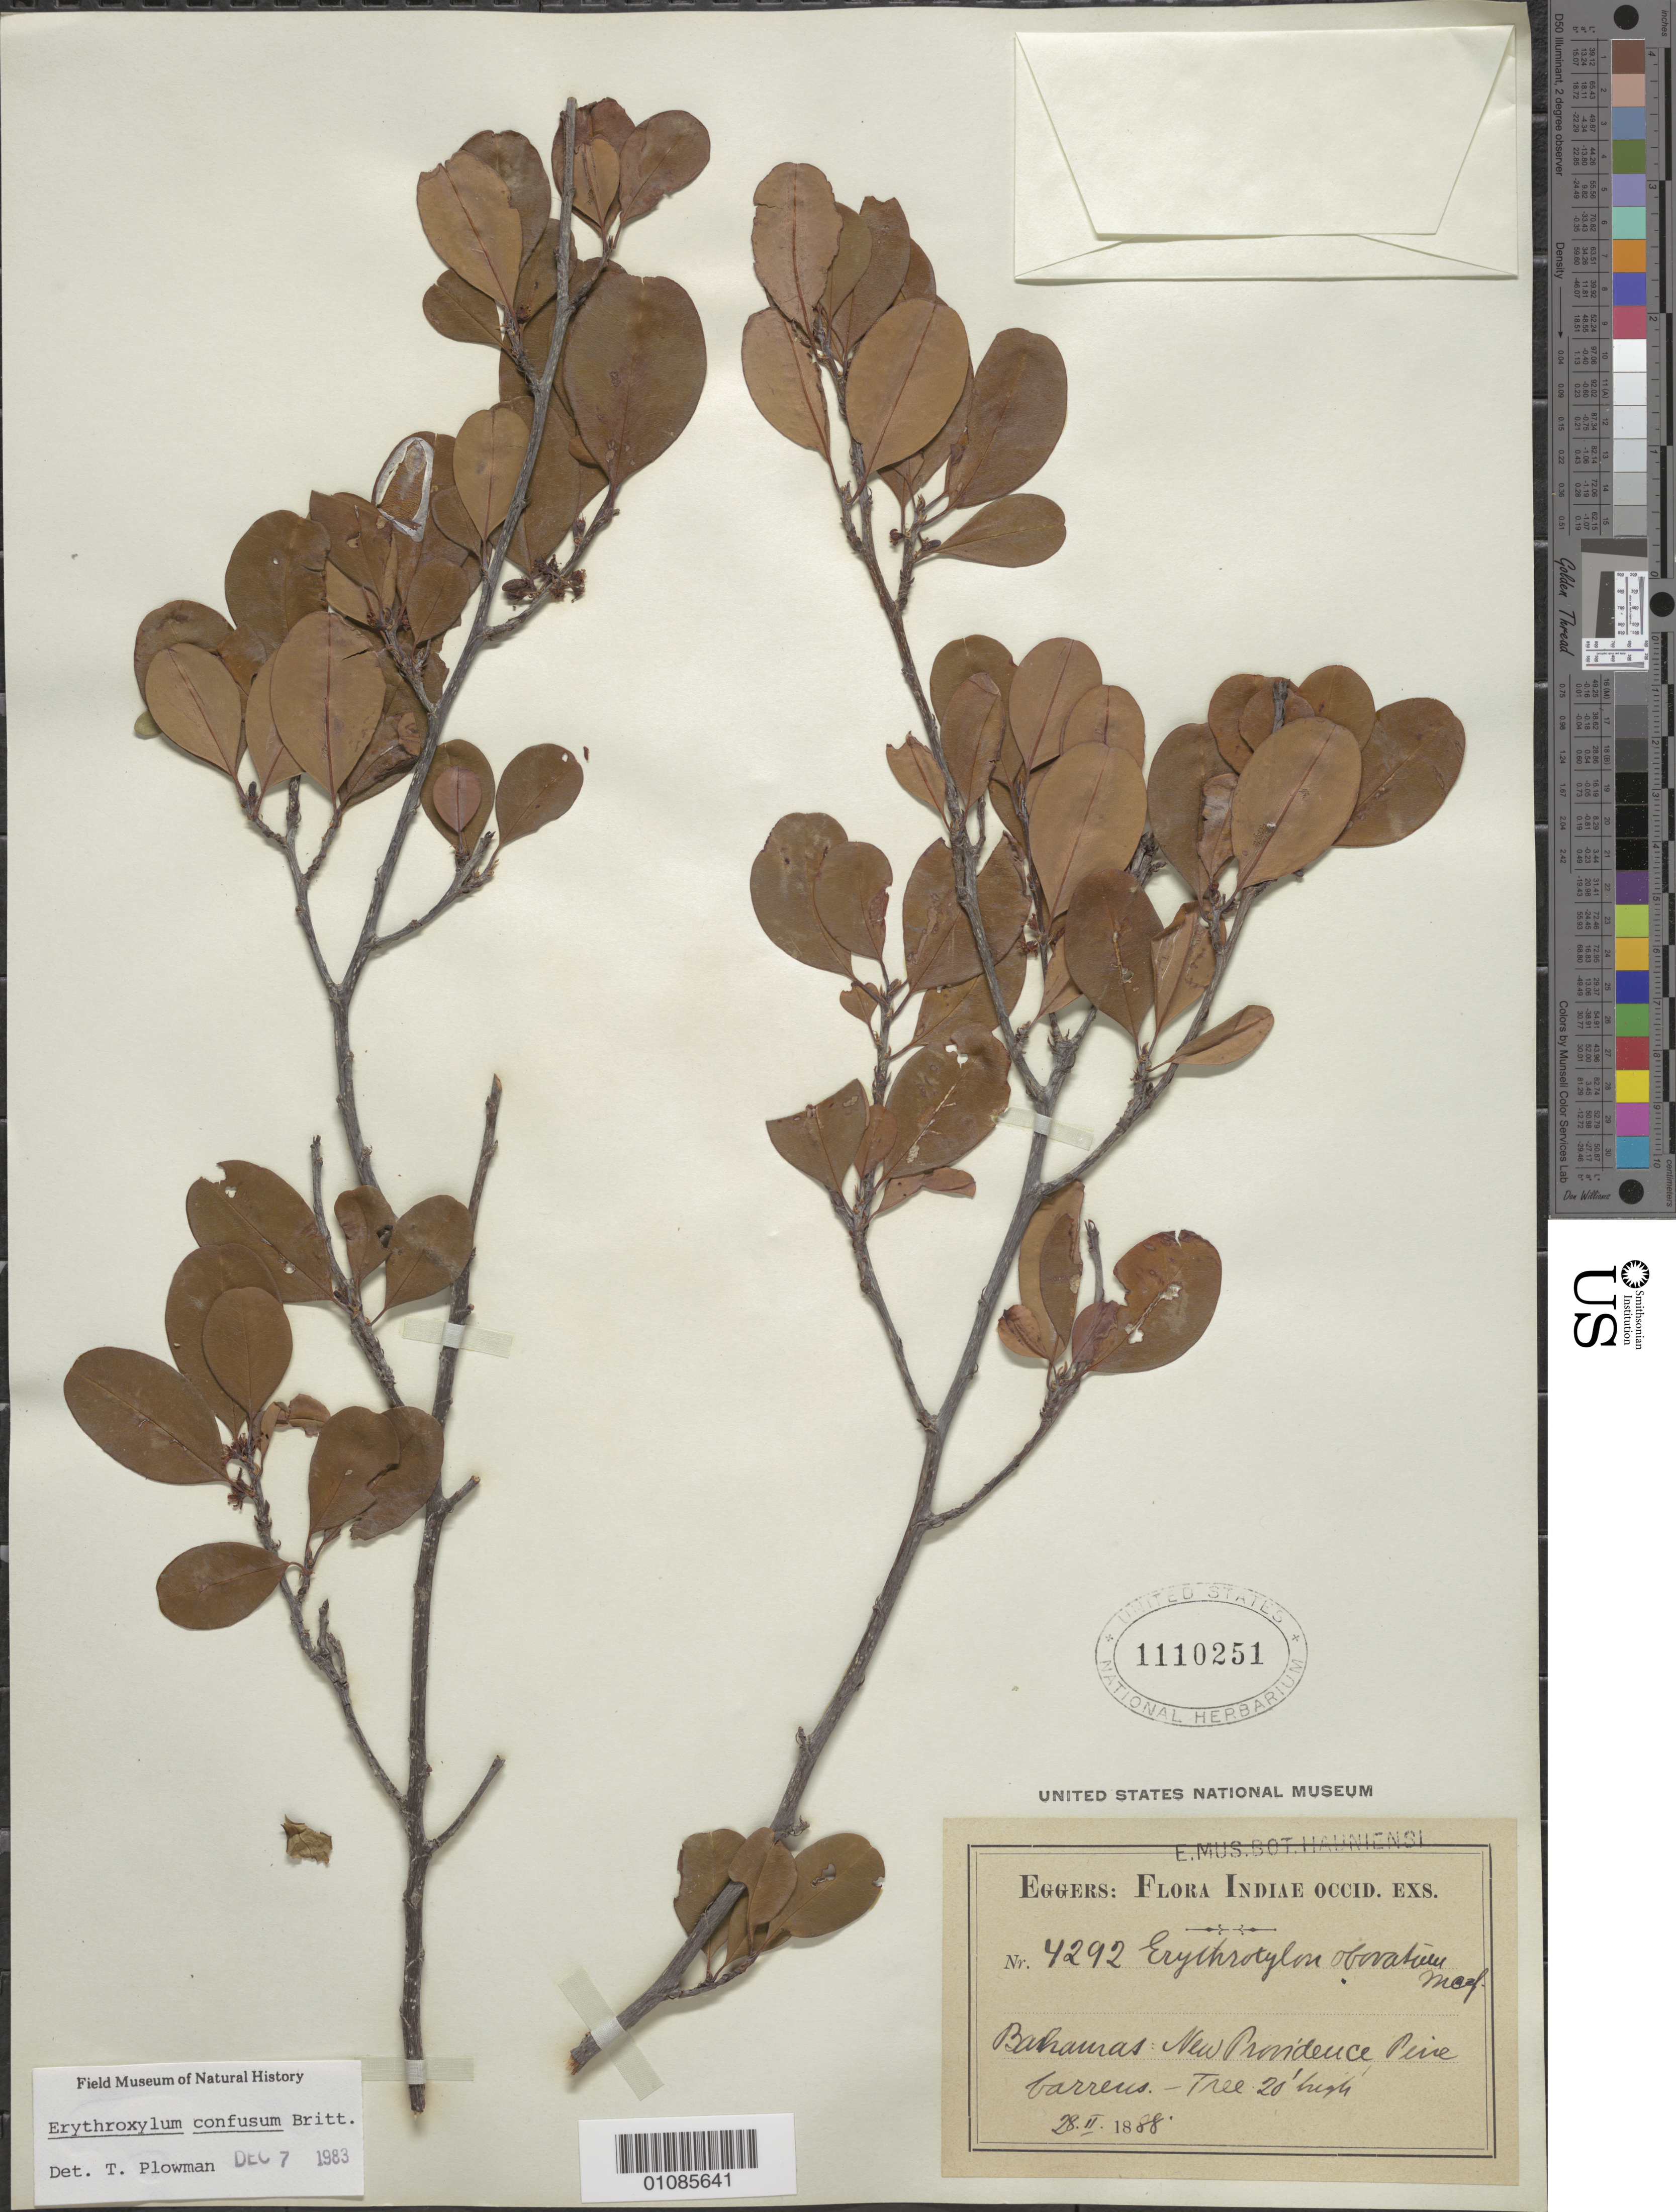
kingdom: Plantae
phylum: Tracheophyta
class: Magnoliopsida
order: Malpighiales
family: Erythroxylaceae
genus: Erythroxylum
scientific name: Erythroxylum confusum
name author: Britton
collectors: H. F. A. von Eggers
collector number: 4292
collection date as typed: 28 Feb 1888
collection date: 1888-02-28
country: Bahamas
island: New Providence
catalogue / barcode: US 1110251